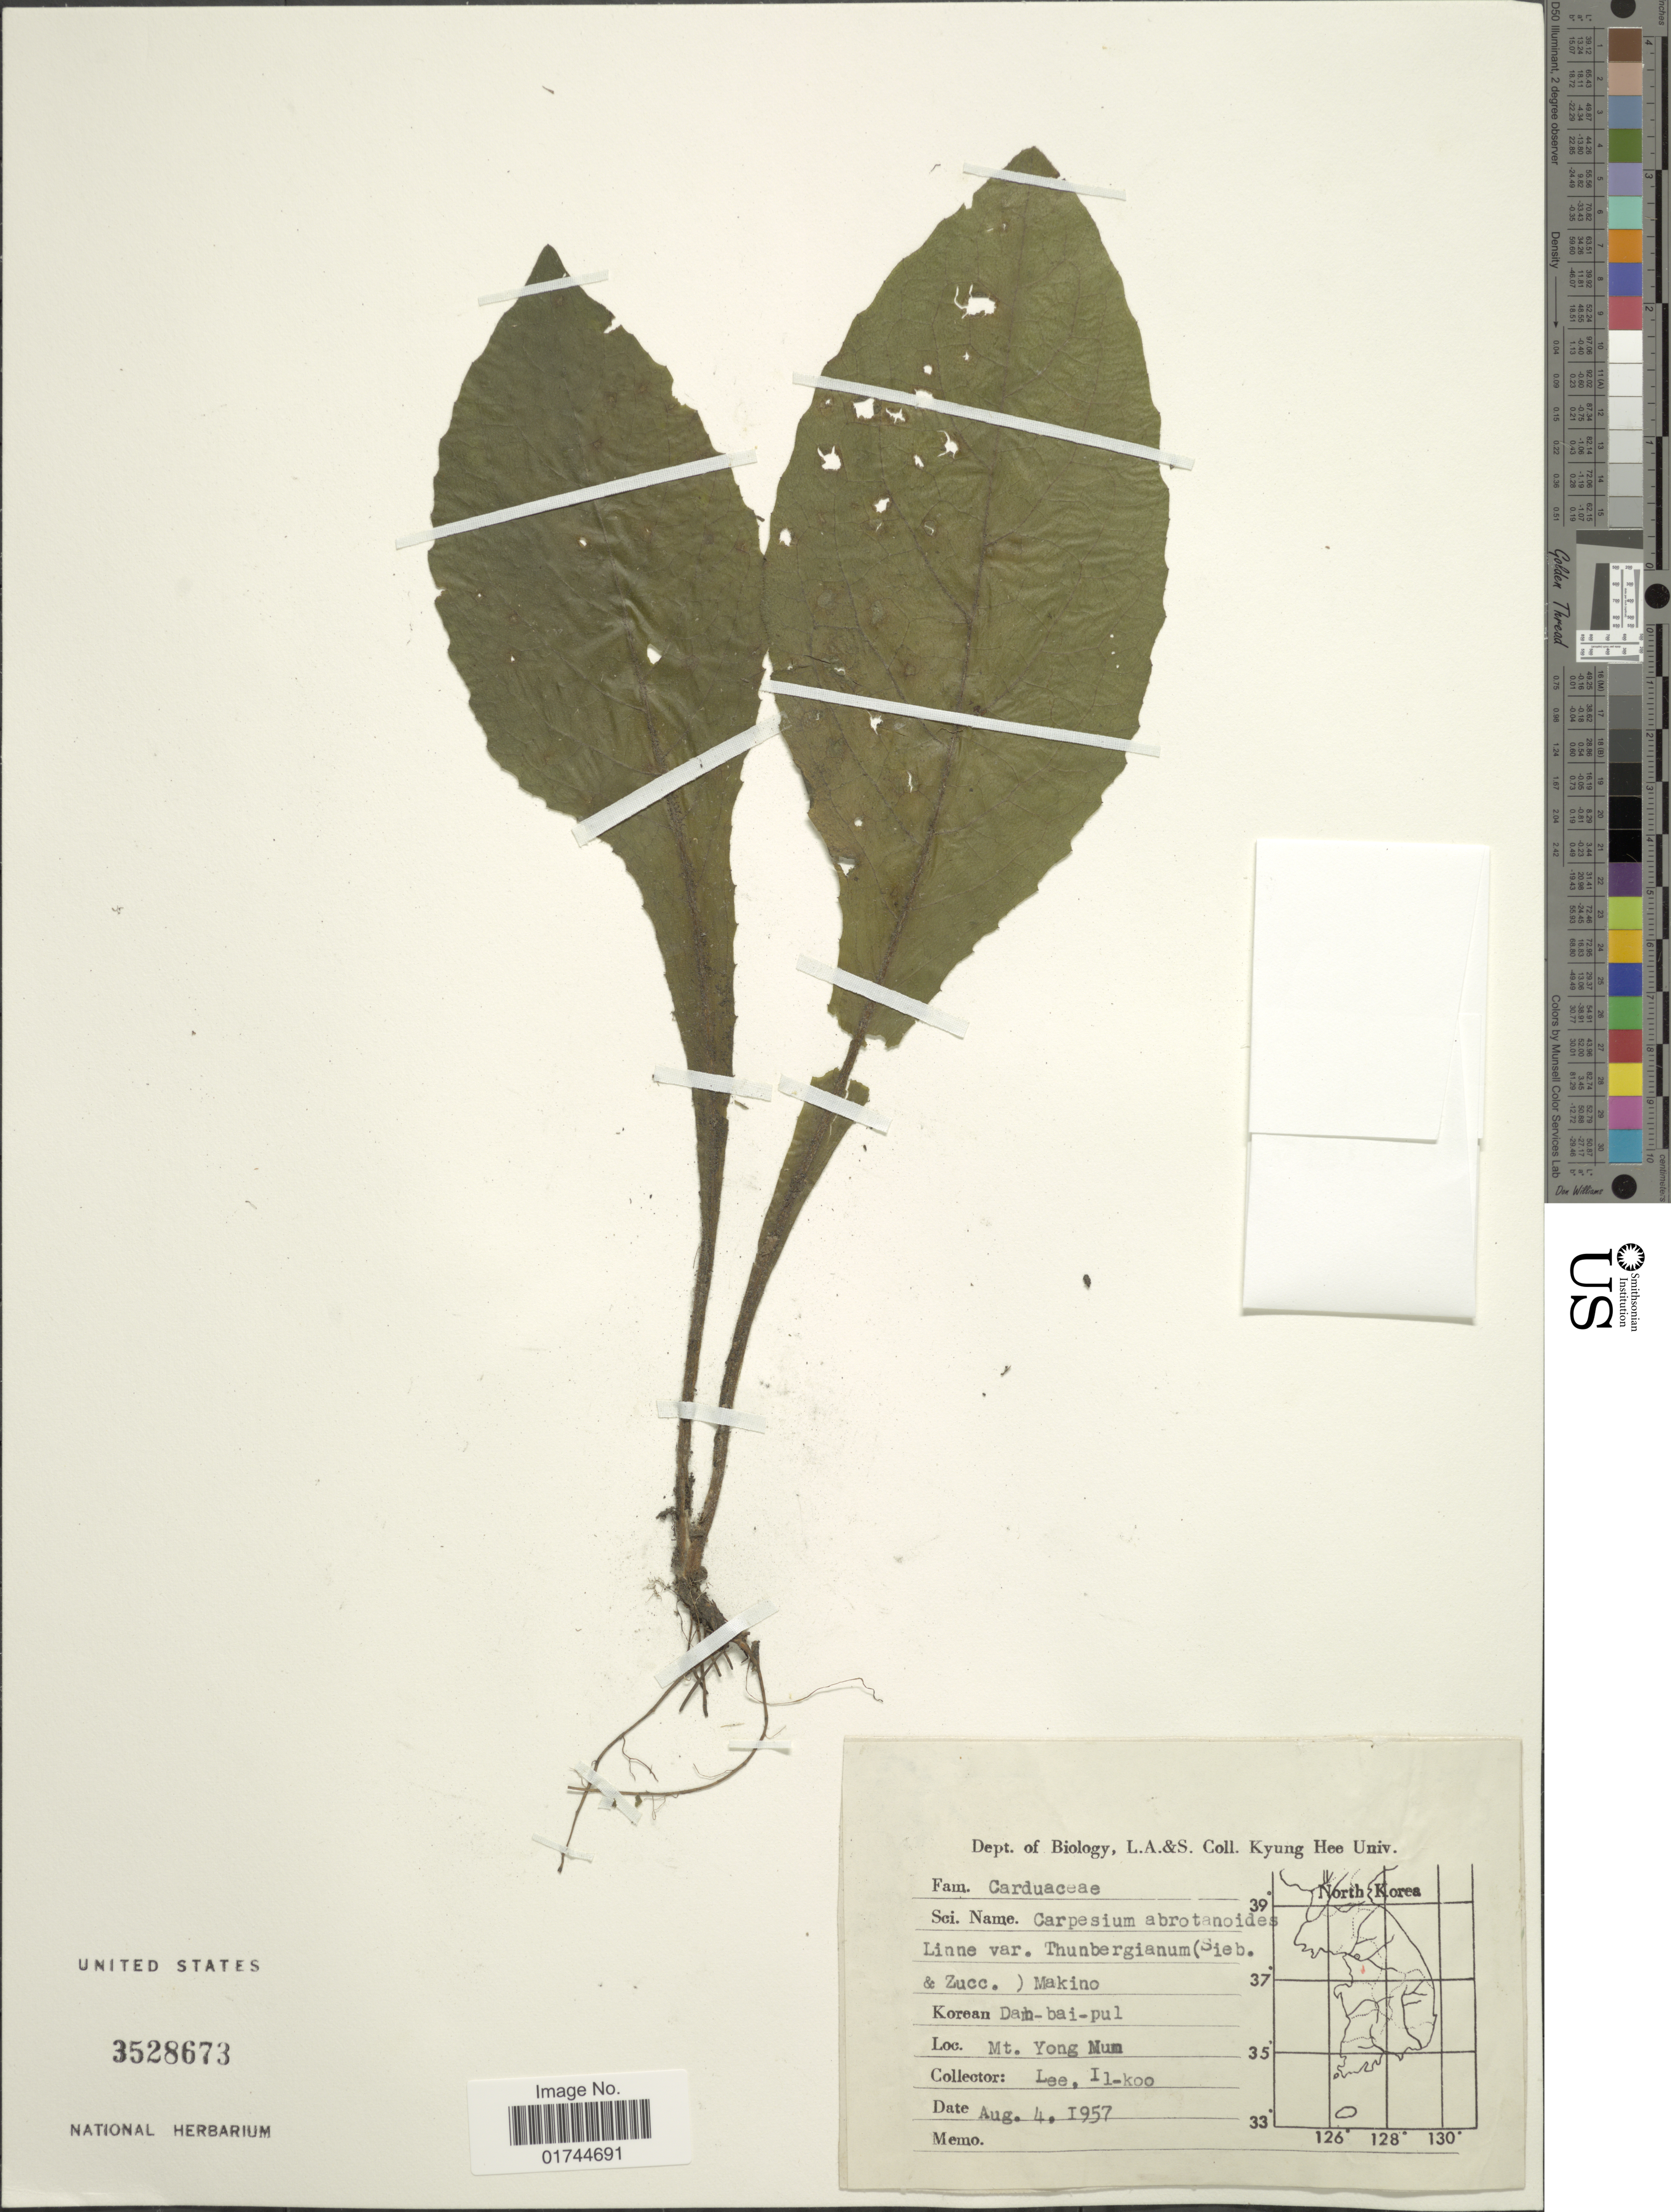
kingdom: Plantae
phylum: Tracheophyta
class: Magnoliopsida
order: Asterales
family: Asteraceae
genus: Carpesium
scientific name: Carpesium abrotanoides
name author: L.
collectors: I. Lee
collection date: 1957-08-04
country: South Korea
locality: Dah- bai- pul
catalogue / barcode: US 3528673